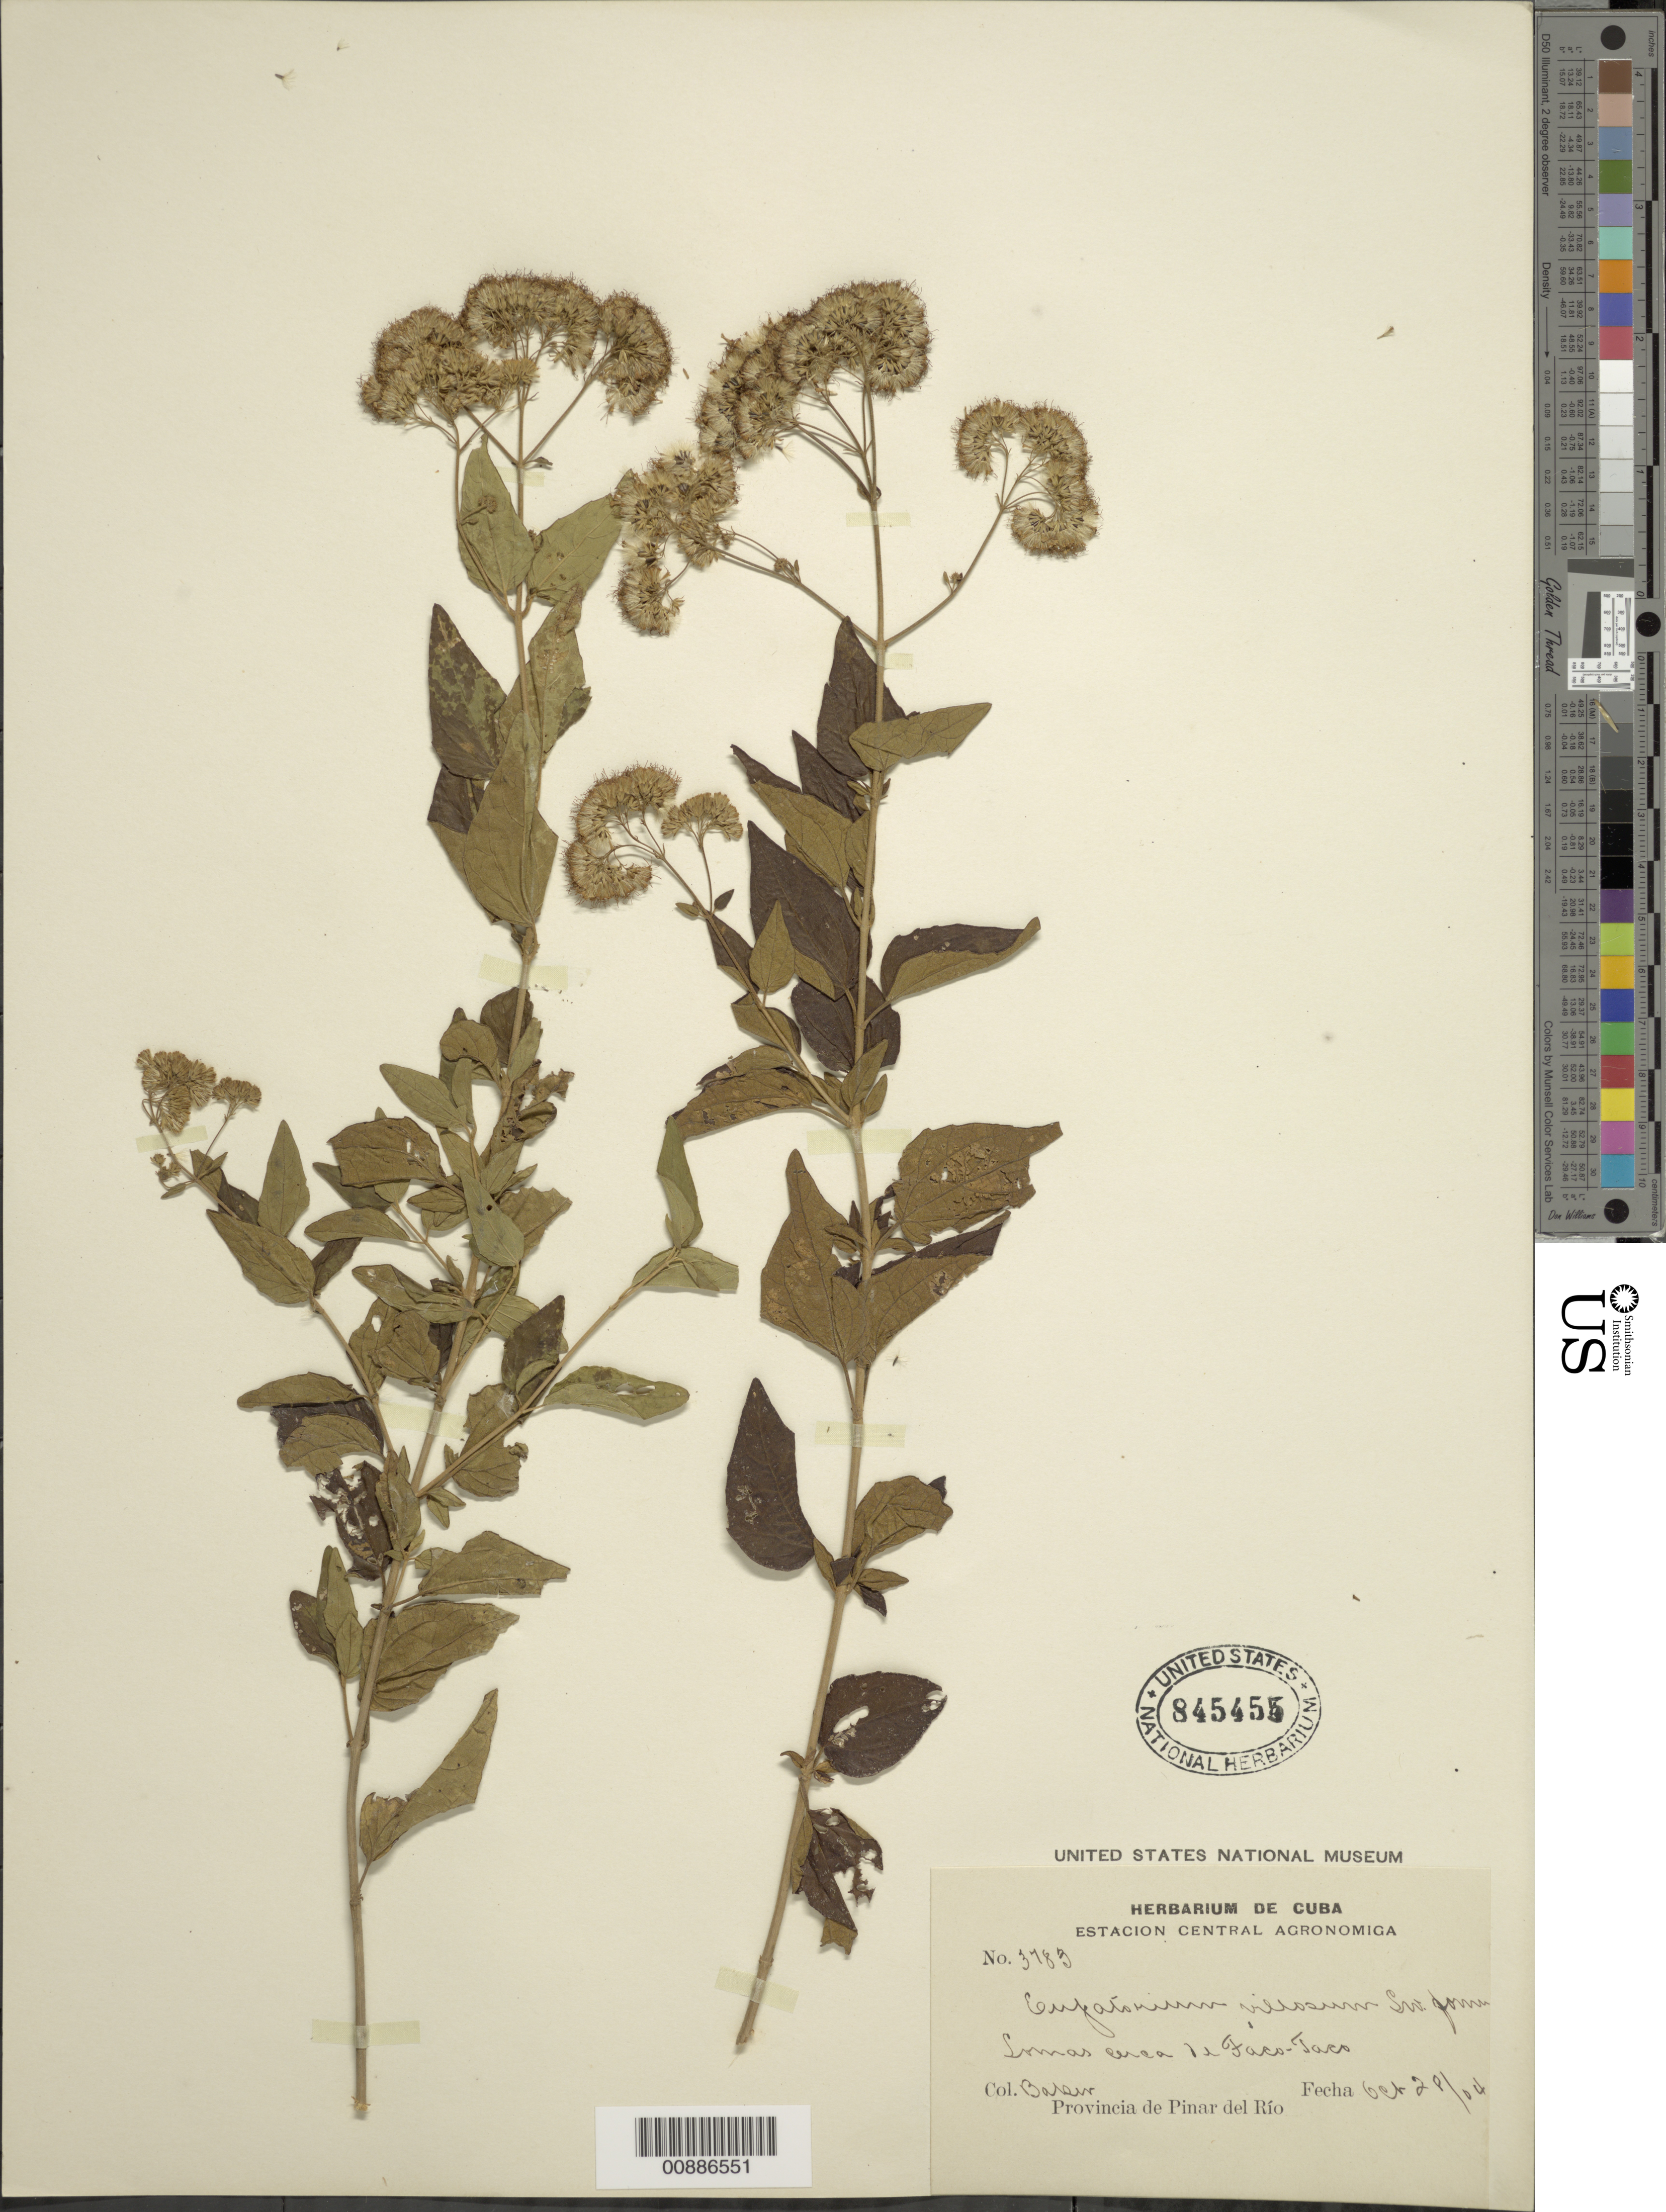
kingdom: Plantae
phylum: Tracheophyta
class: Magnoliopsida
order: Asterales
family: Asteraceae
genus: Koanophyllon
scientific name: Koanophyllon villosum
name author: (Sw.) R.M. King & H. Rob.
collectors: C. F. Baker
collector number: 3783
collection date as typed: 28 Oct 1904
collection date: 1904-10-28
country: Cuba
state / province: Pinar del Río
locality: Lomas cerac de Taco-Taco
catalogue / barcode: US 845455